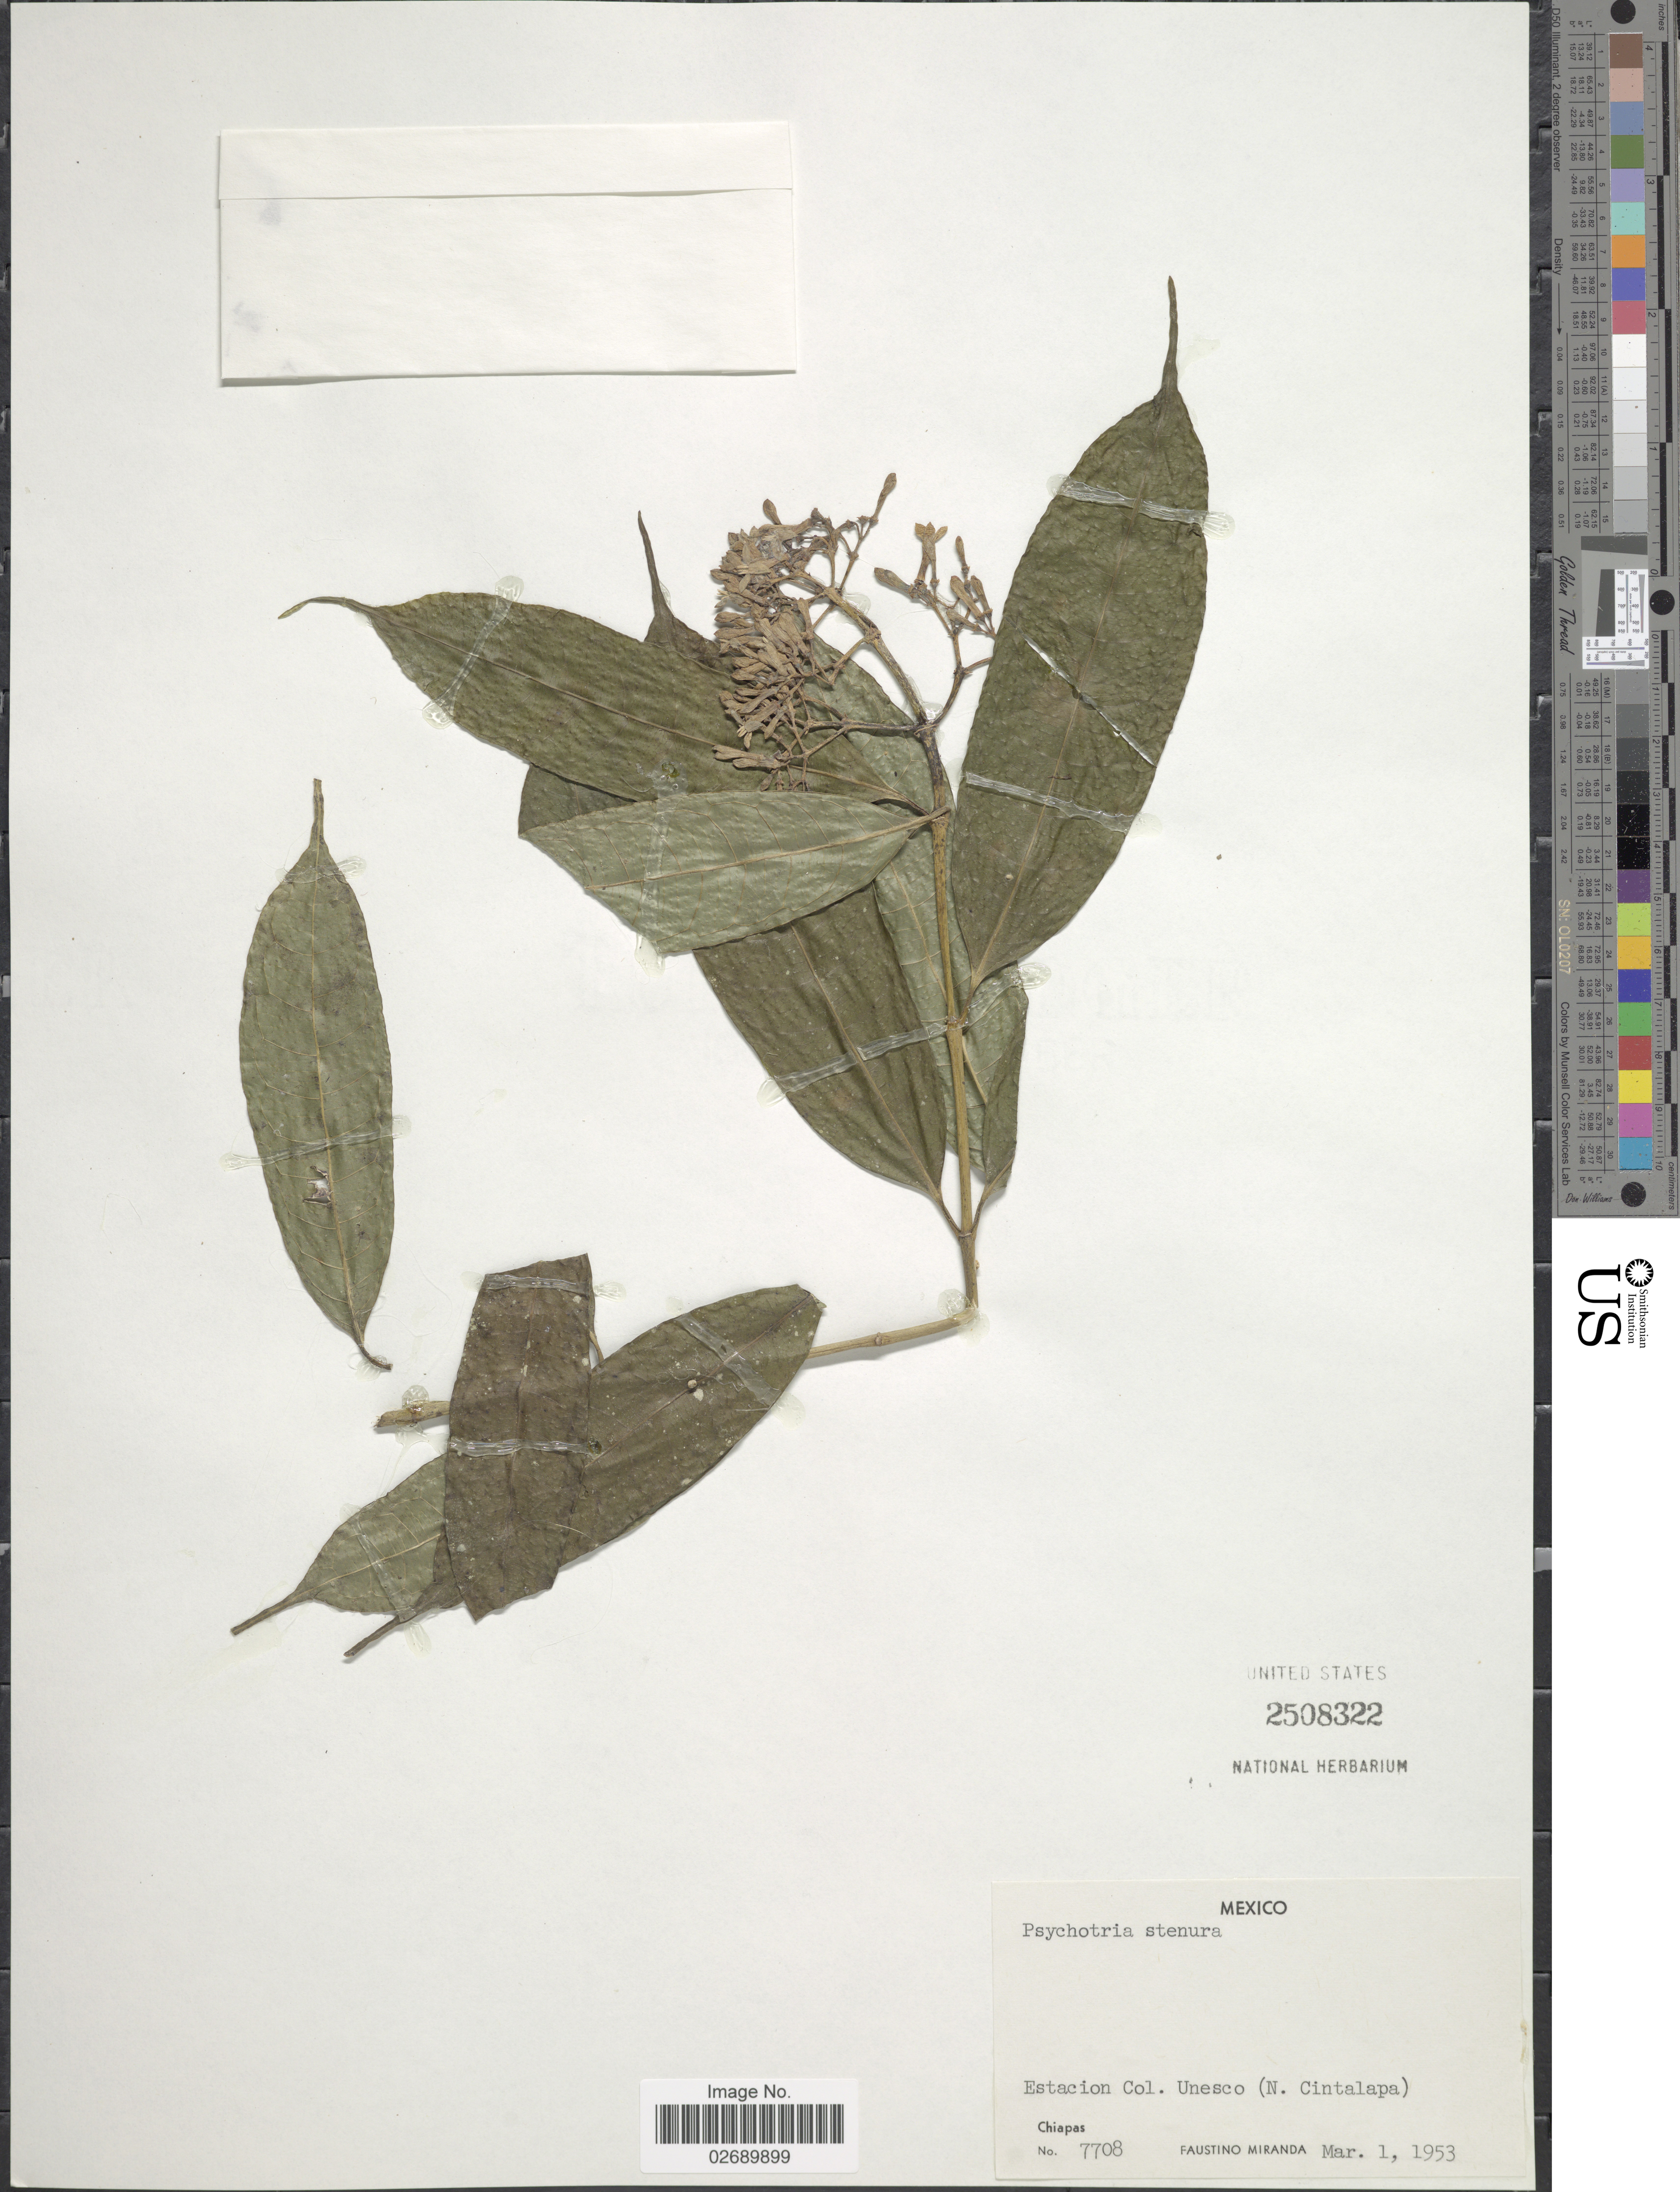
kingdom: Plantae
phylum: Tracheophyta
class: Magnoliopsida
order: Gentianales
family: Rubiaceae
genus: Faramea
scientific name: Faramea stenura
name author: Standl.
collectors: F. Miranda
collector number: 7708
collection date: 1953-03-01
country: Mexico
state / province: Chiapas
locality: Estacion Col. Unesco (N. Cintalapa)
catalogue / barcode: US 2508322